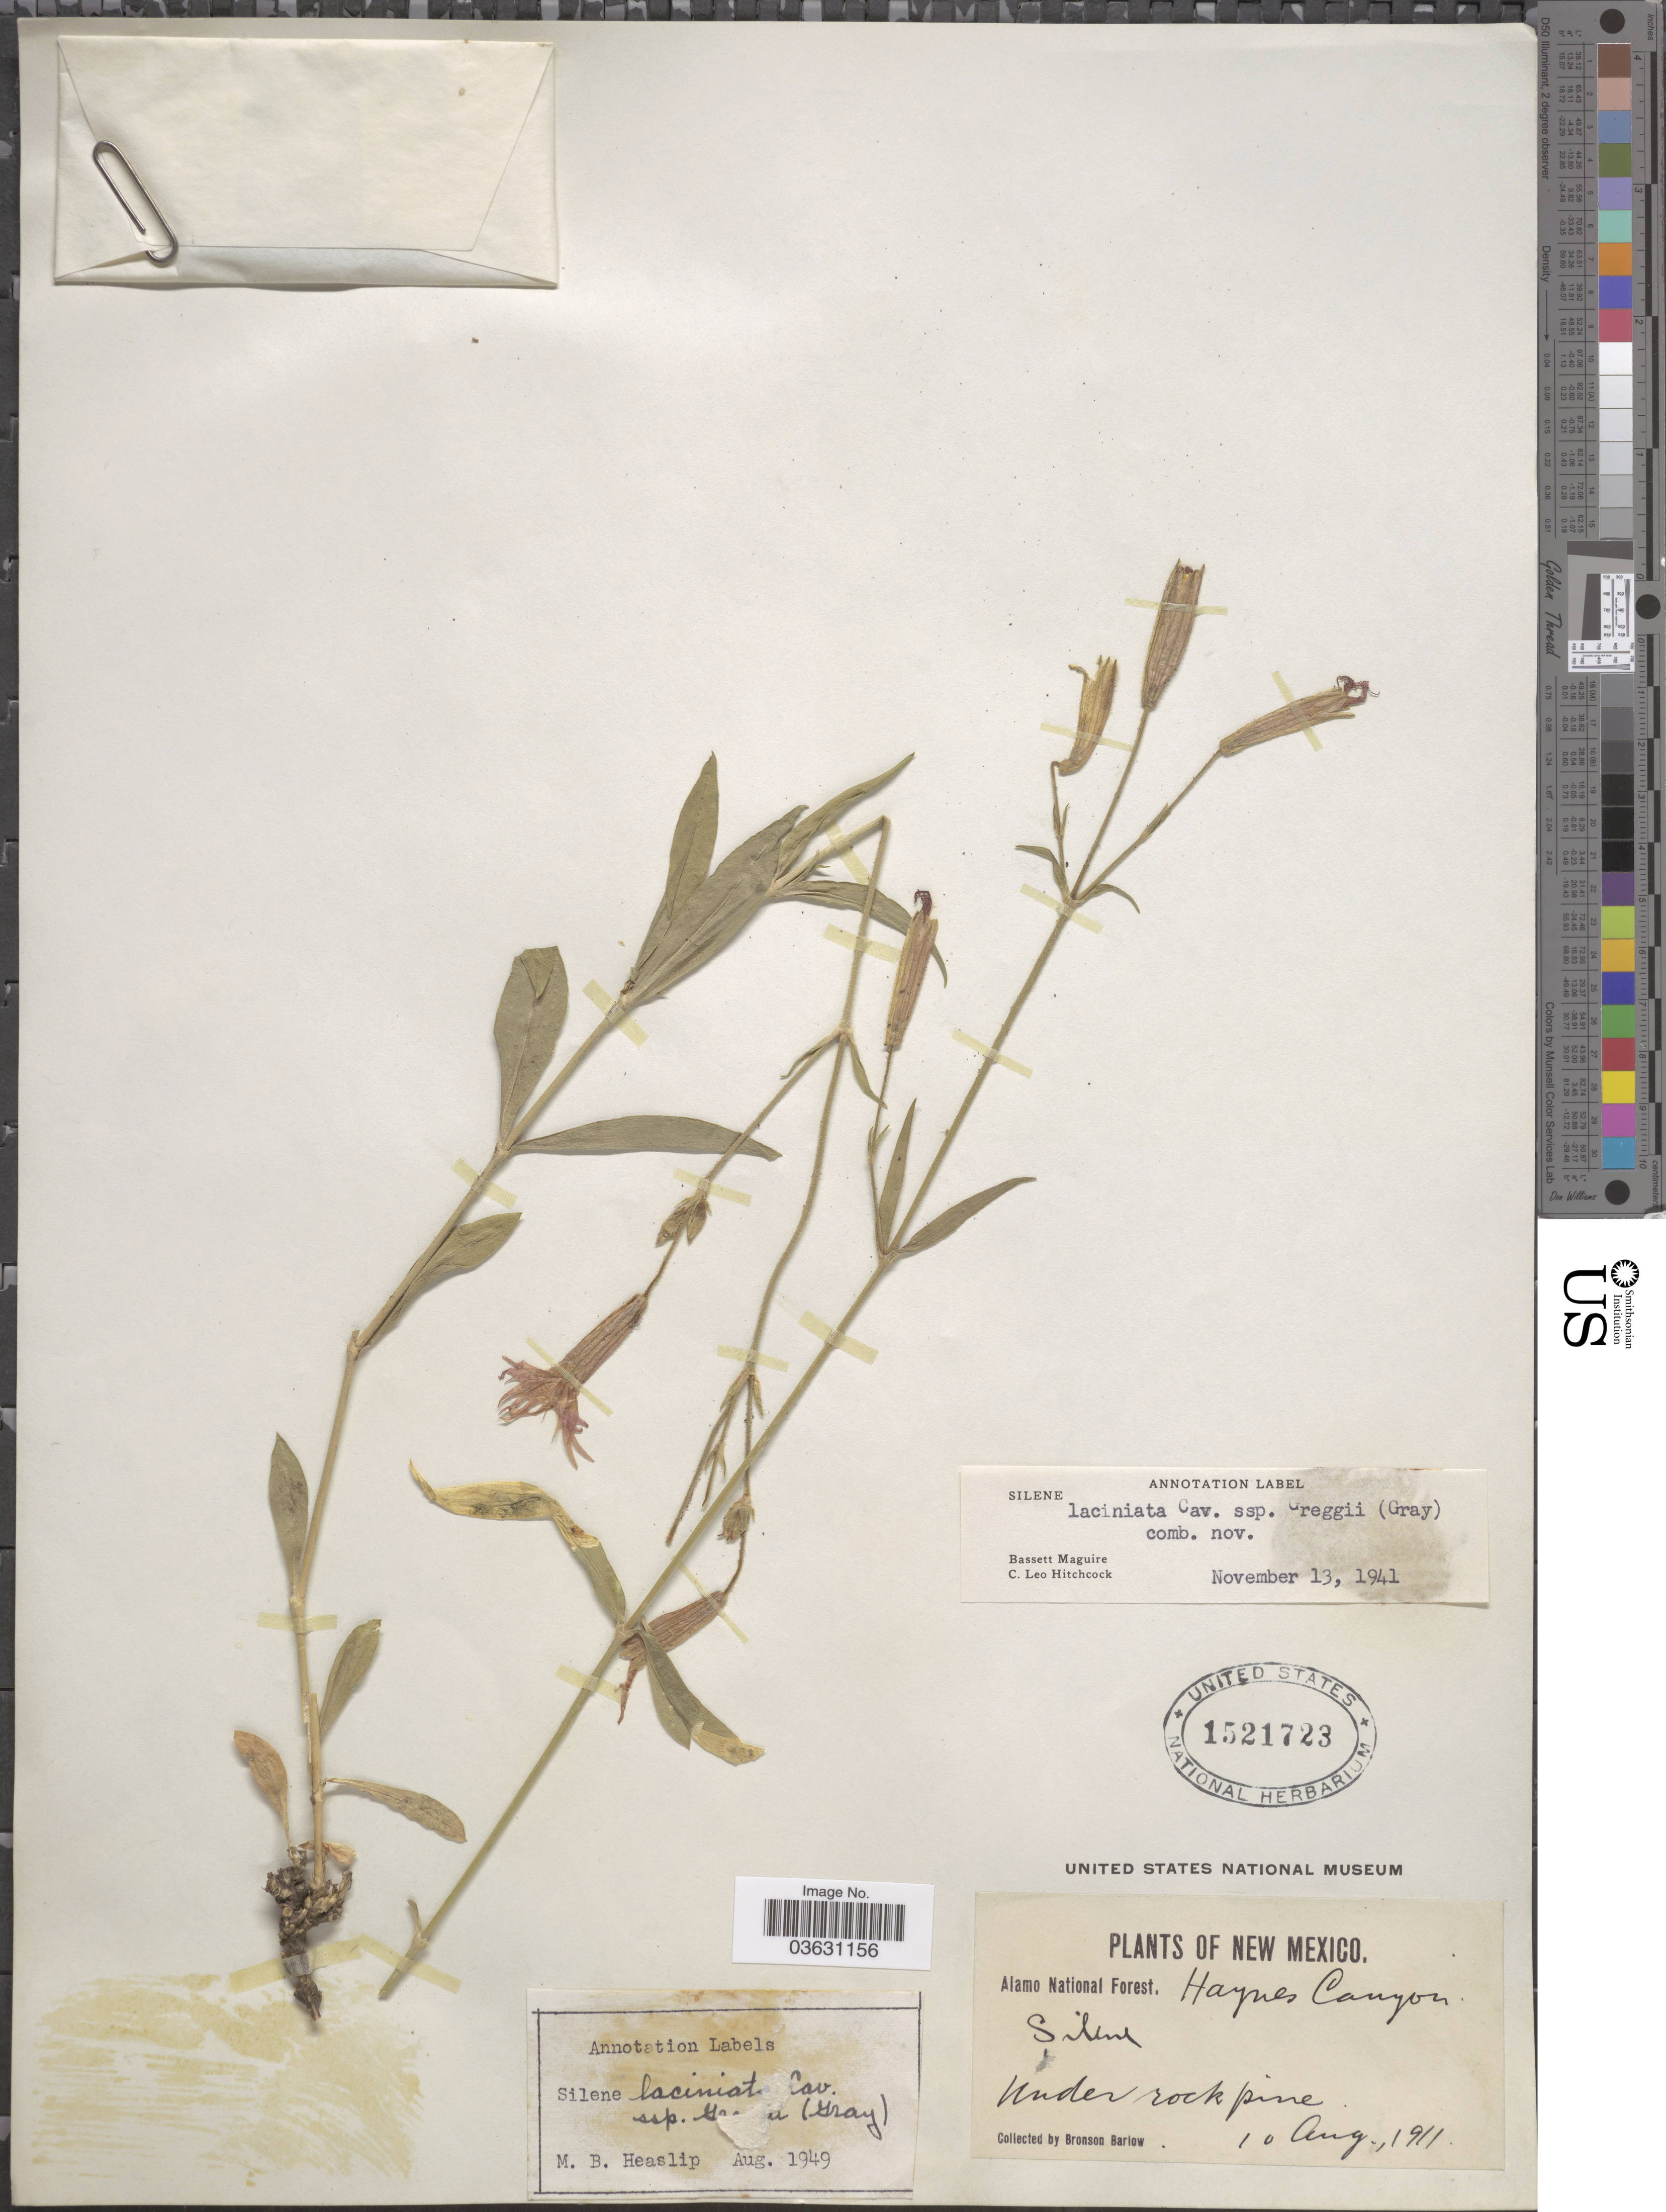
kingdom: Plantae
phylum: Tracheophyta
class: Magnoliopsida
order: Caryophyllales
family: Caryophyllaceae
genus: Silene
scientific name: Silene laciniata subsp. greggii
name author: (A. Gray) C.L. Hitchc. & Maguire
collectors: Barlow, B.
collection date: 1911-08-10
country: United States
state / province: New Mexico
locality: Alamo National Forest. Haynes Canyon.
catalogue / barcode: US 1521723